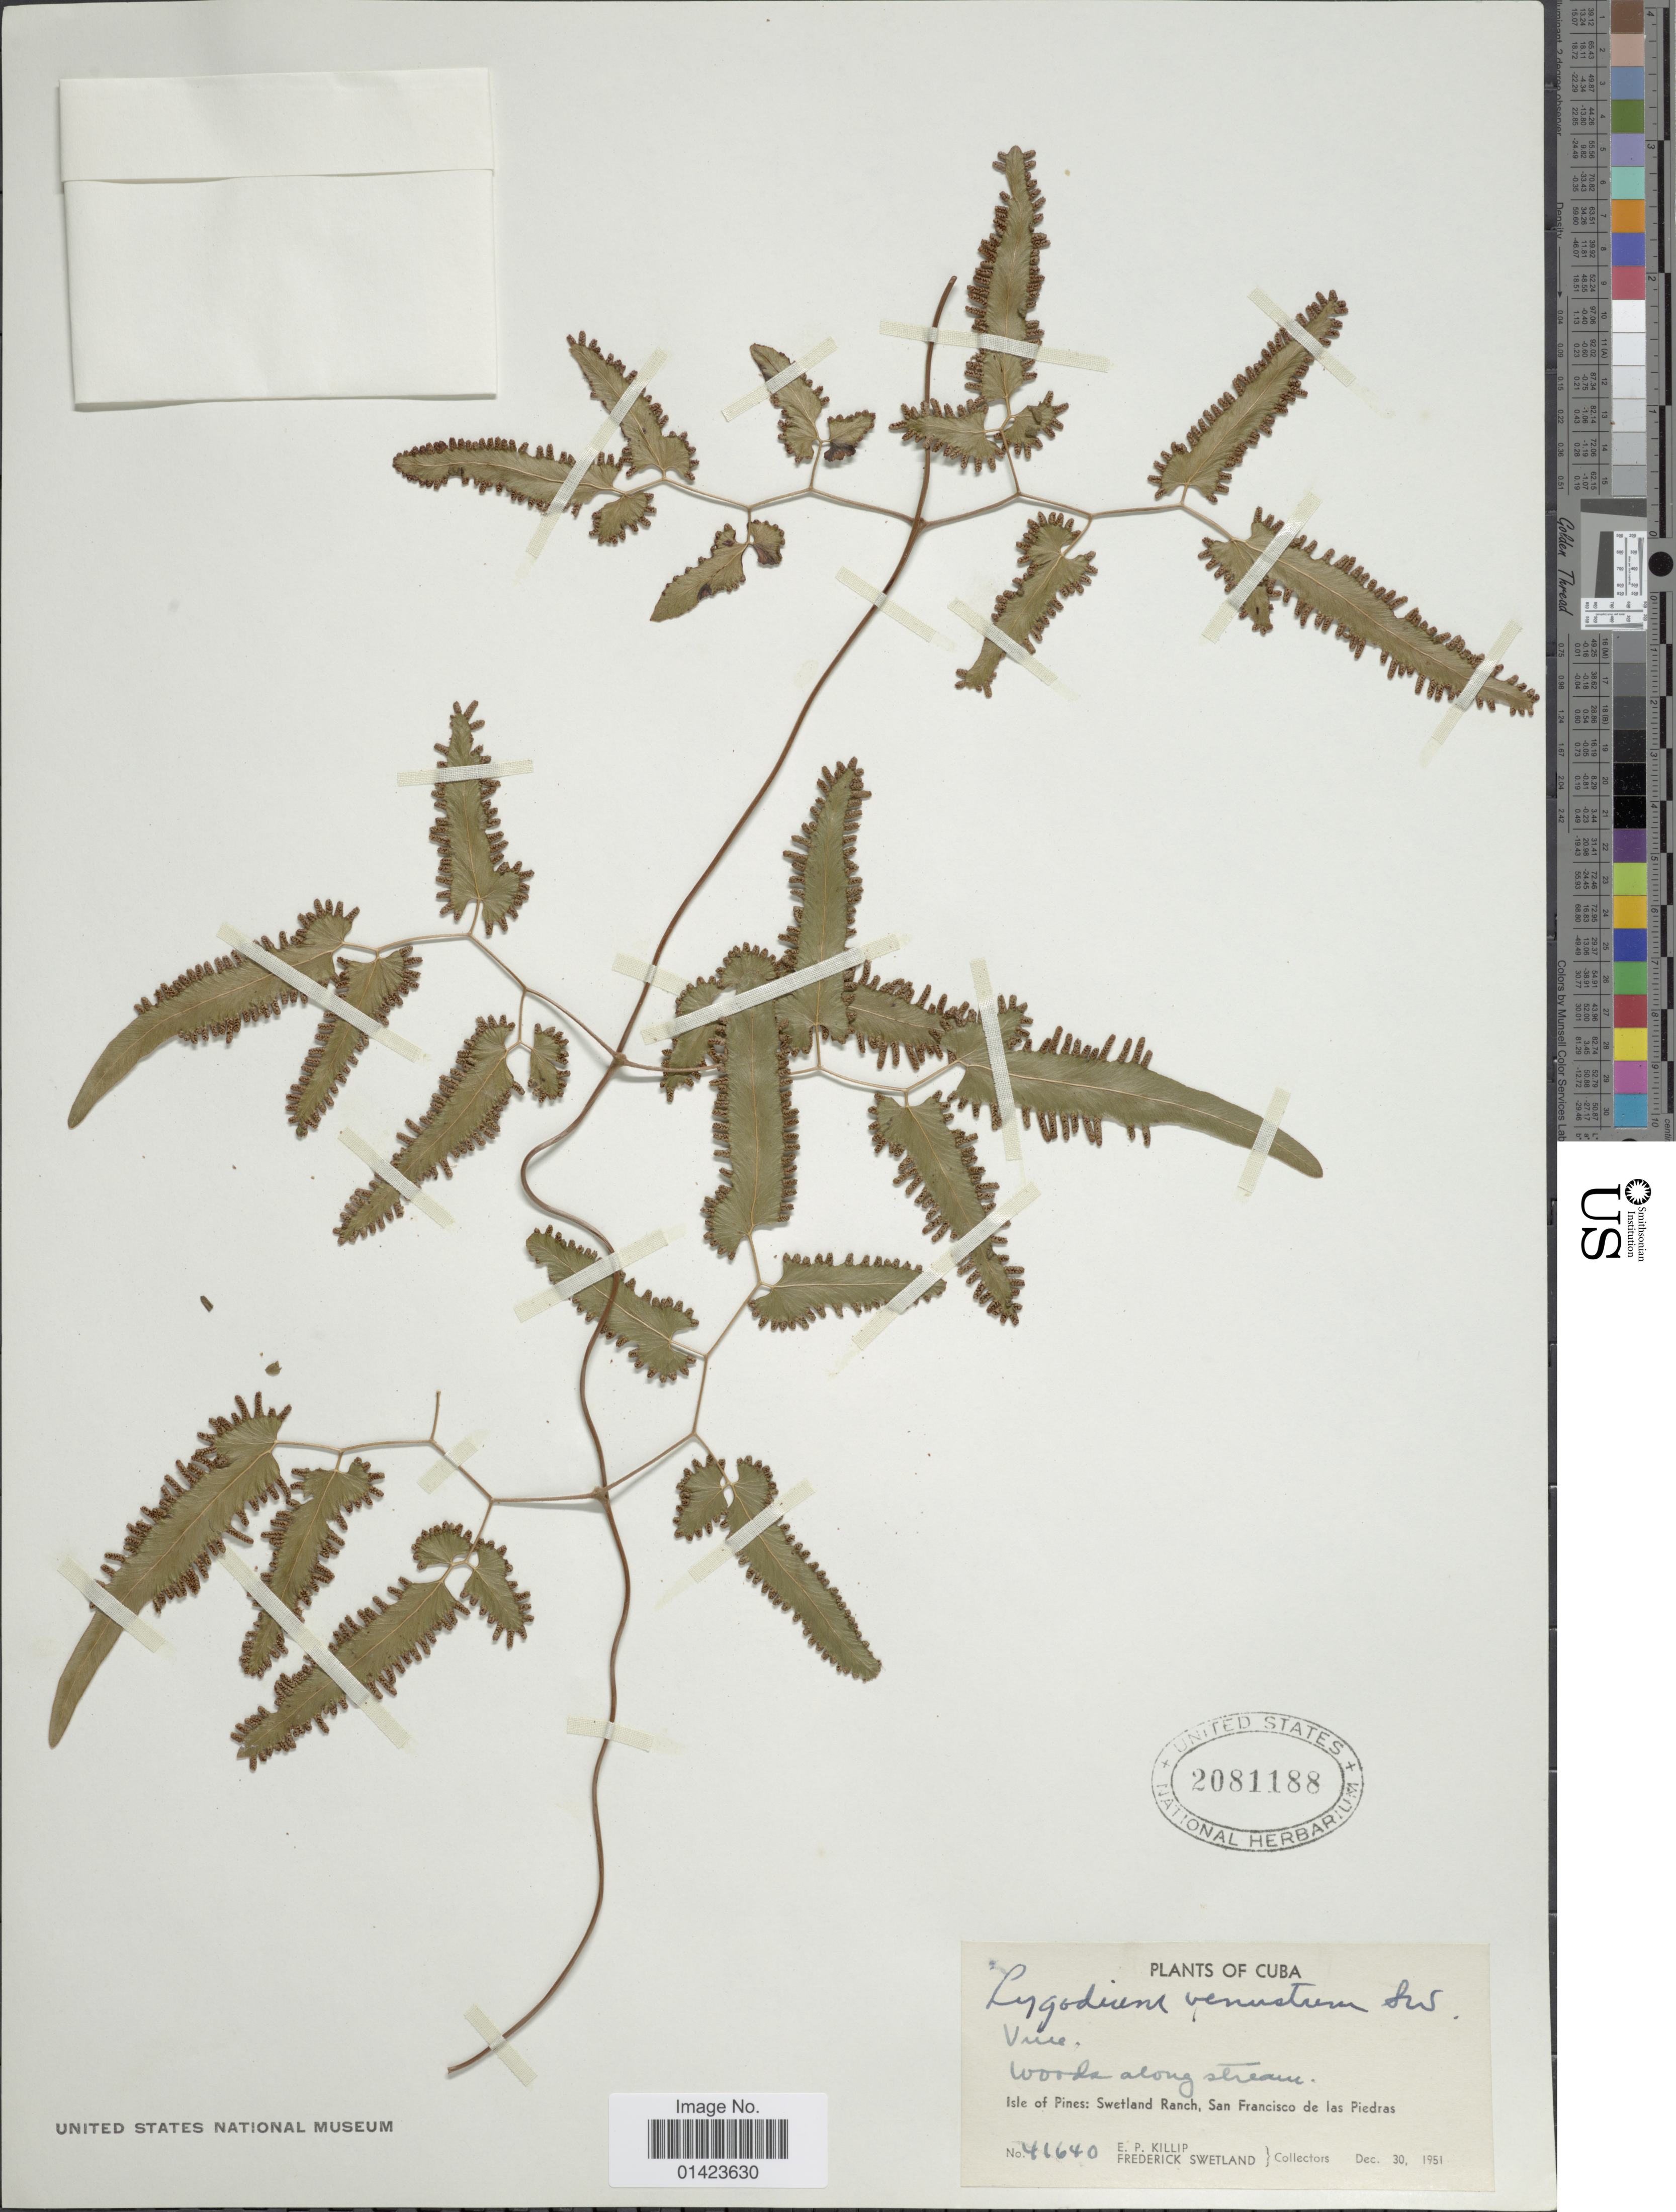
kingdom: Plantae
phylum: Tracheophyta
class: Polypodiopsida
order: Schizaeales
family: Lygodiaceae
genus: Lygodium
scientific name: Lygodium venustum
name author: Sw.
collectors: E. P. Killip & F. Swetland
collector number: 41640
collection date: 1951-12-30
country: Cuba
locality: Isle of Pines: Swetland Ranch, San Francisco de las Piedras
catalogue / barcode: US 2081188